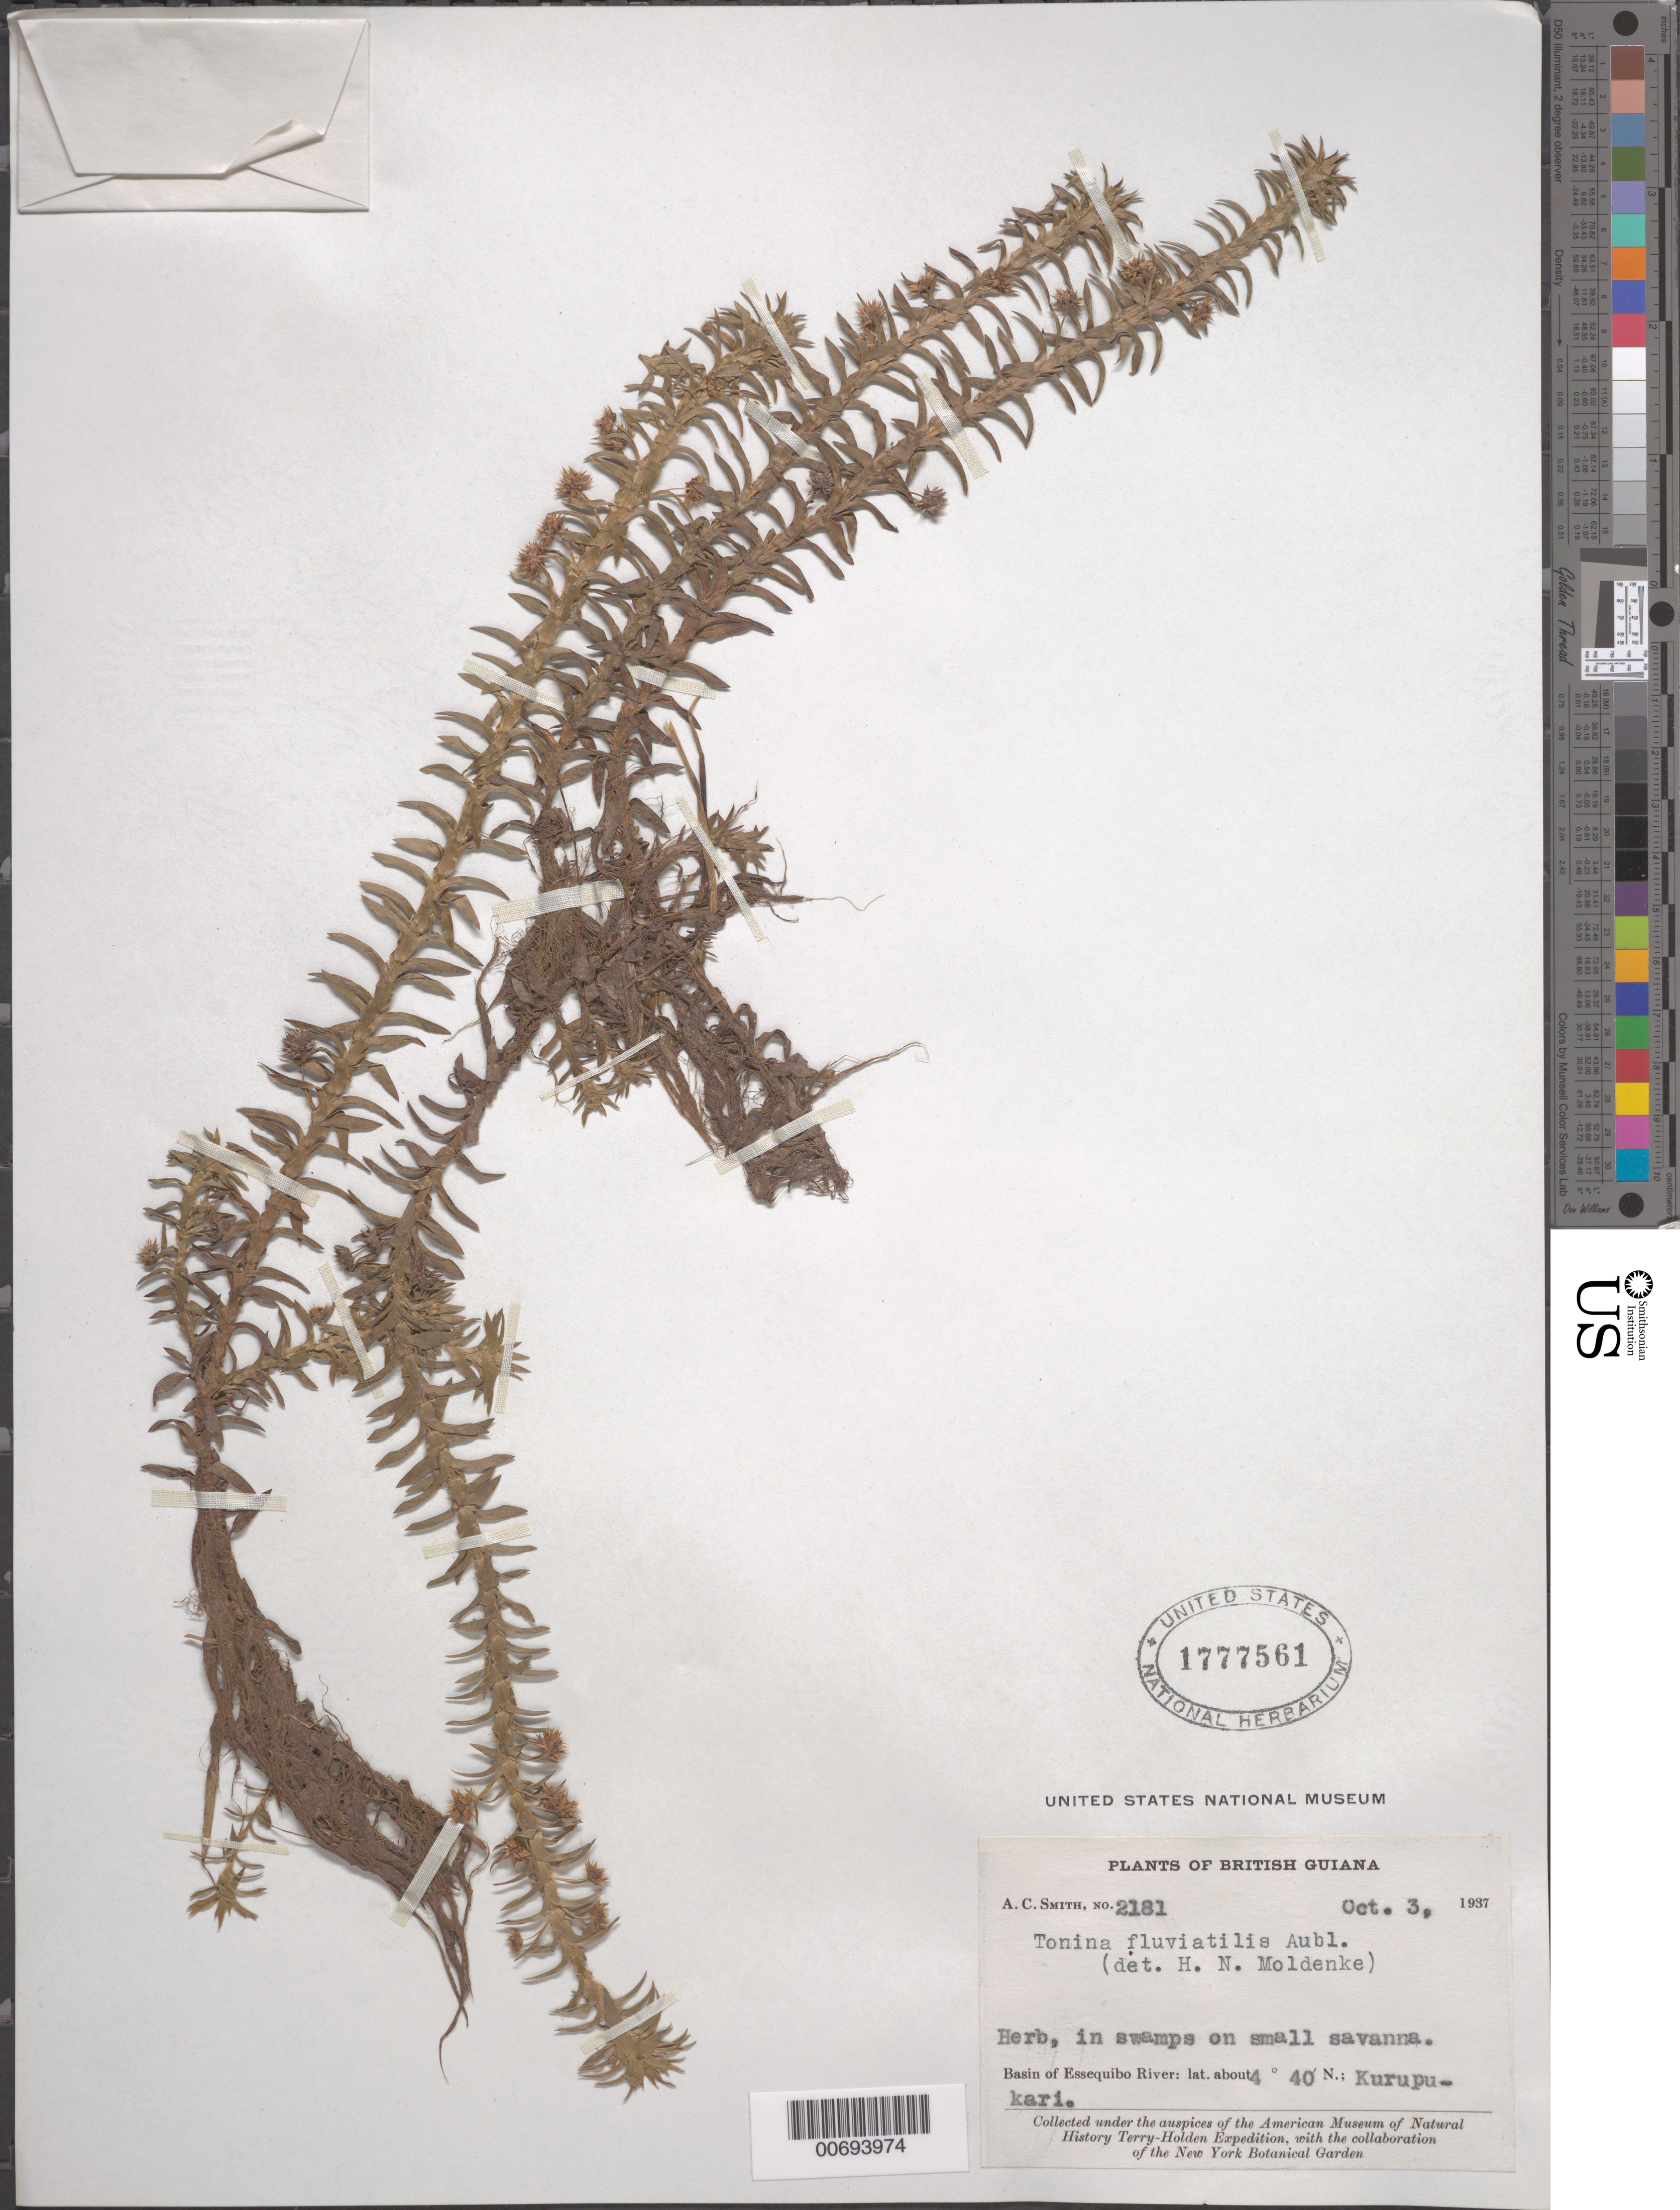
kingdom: Plantae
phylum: Tracheophyta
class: Liliopsida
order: Poales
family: Eriocaulaceae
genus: Tonina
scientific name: Tonina fluviatilis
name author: Aubl.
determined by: Moldenke, H. N.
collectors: A. C. Smith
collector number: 2181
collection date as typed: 3-Oct-37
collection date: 1937-10-03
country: Guyana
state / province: Potaro-Siparuni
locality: Kurupukari, Essequibo River basin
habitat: Swamps on small savannas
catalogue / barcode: US 1777561